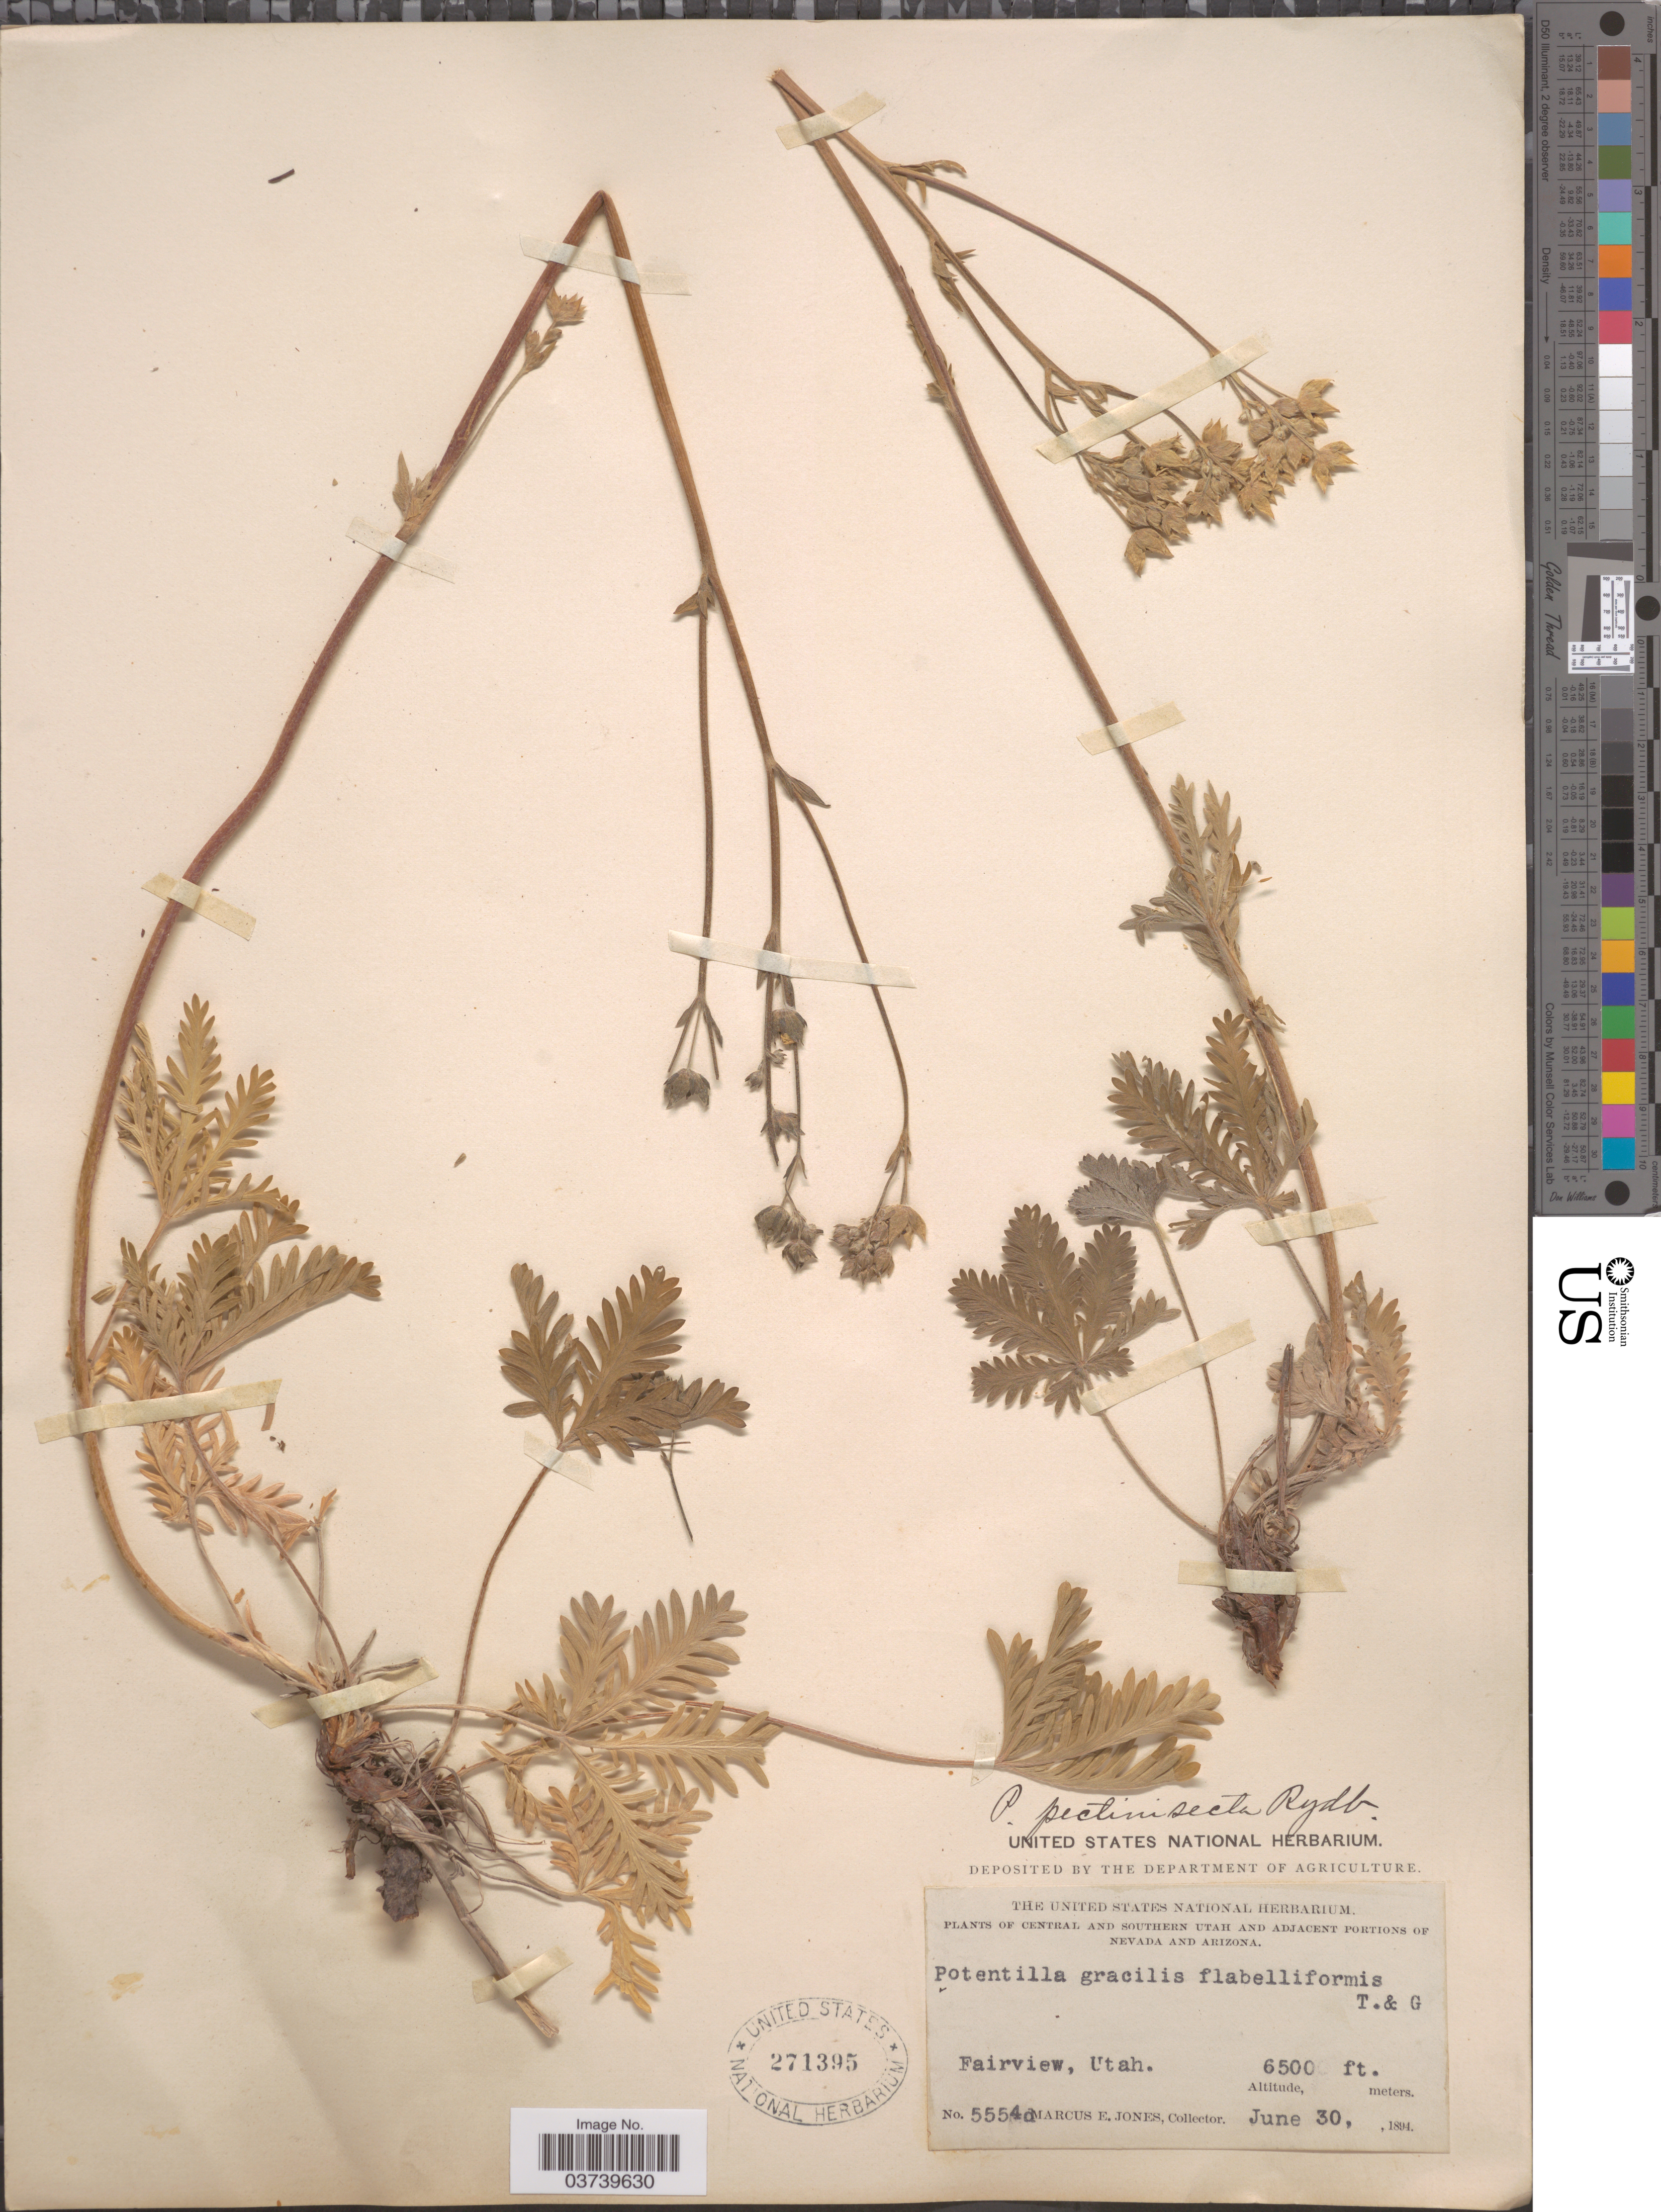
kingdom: Plantae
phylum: Tracheophyta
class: Magnoliopsida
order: Rosales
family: Rosaceae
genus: Potentilla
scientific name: Potentilla gracilis var. elmeri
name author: (Rydb.) Jeps.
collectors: M. E. Jones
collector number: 5554d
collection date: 1894-06-30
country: United States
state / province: Utah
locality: Central and Southern Utah. Fairview.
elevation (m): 1981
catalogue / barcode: US 271395